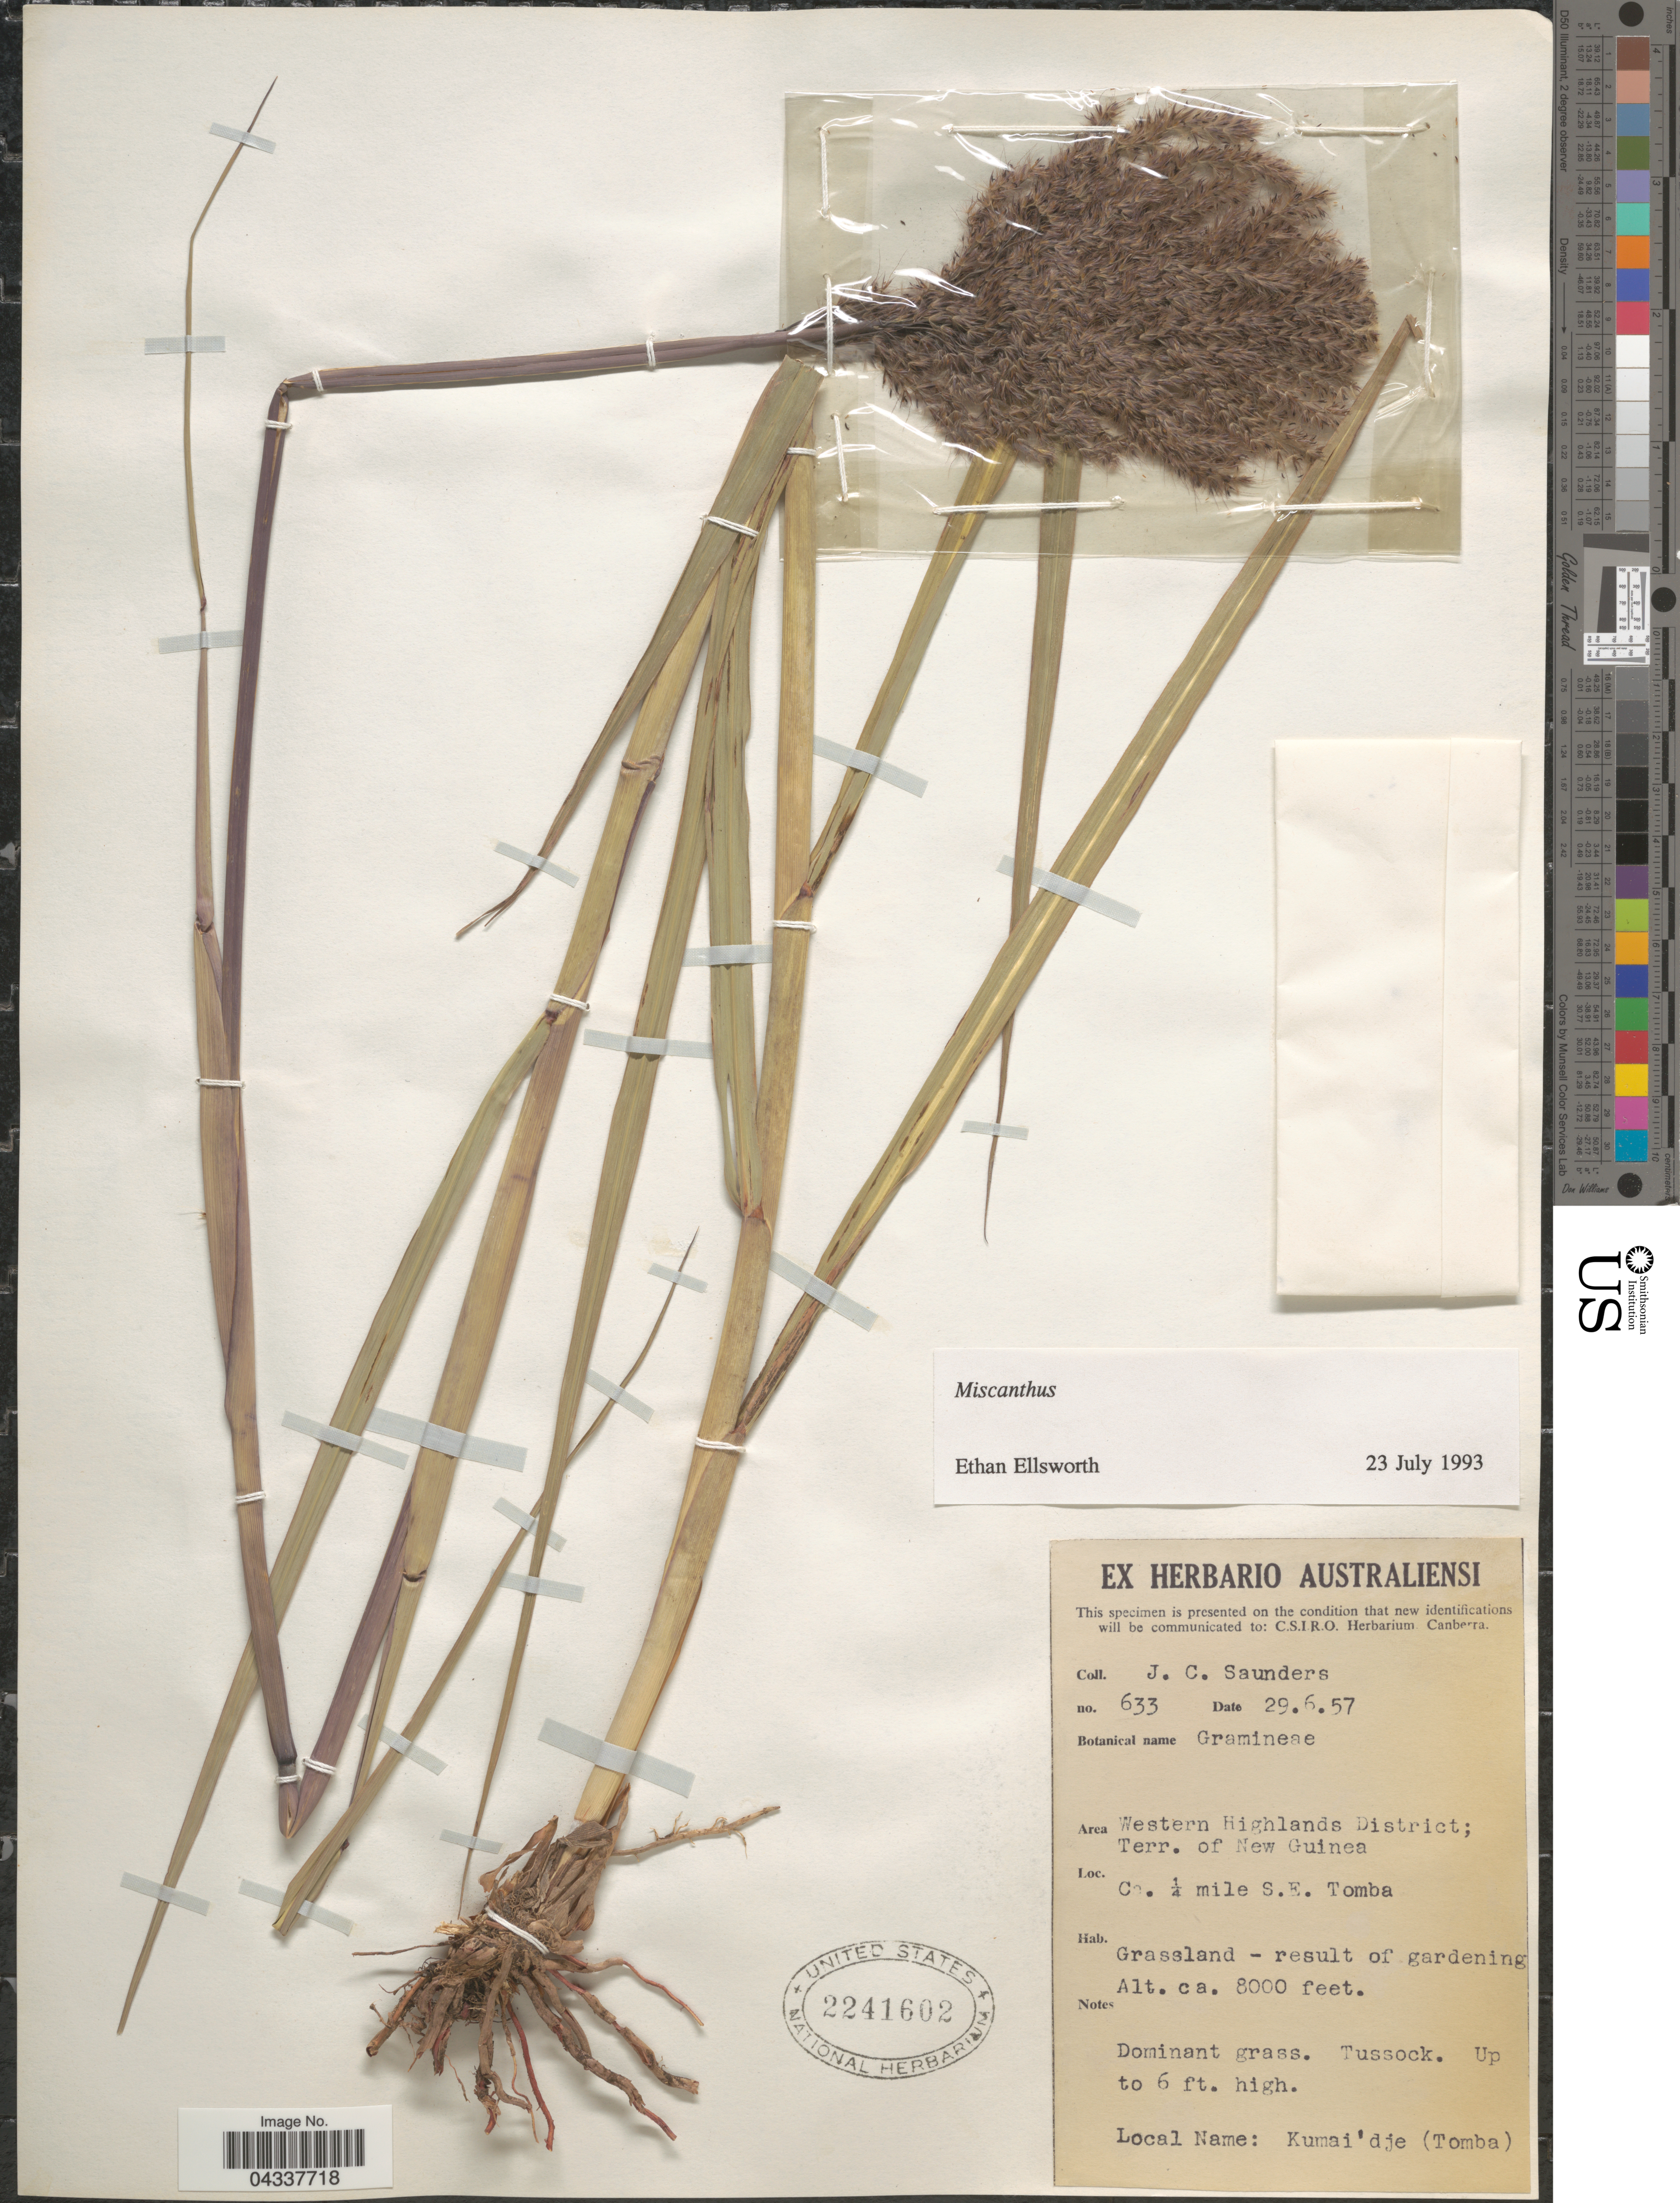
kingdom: Plantae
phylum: Tracheophyta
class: Liliopsida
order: Poales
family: Poaceae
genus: Miscanthus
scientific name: Miscanthus sp.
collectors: J. C. Saunders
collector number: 633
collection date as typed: Transcribed d/m/y: 29/6/57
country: Papua New Guinea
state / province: Western Highlands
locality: Area Western Highlands District; Terr. of New Guinea. Ca. ¼ mile S. E. Tomba.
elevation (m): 2438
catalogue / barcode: US 2241602